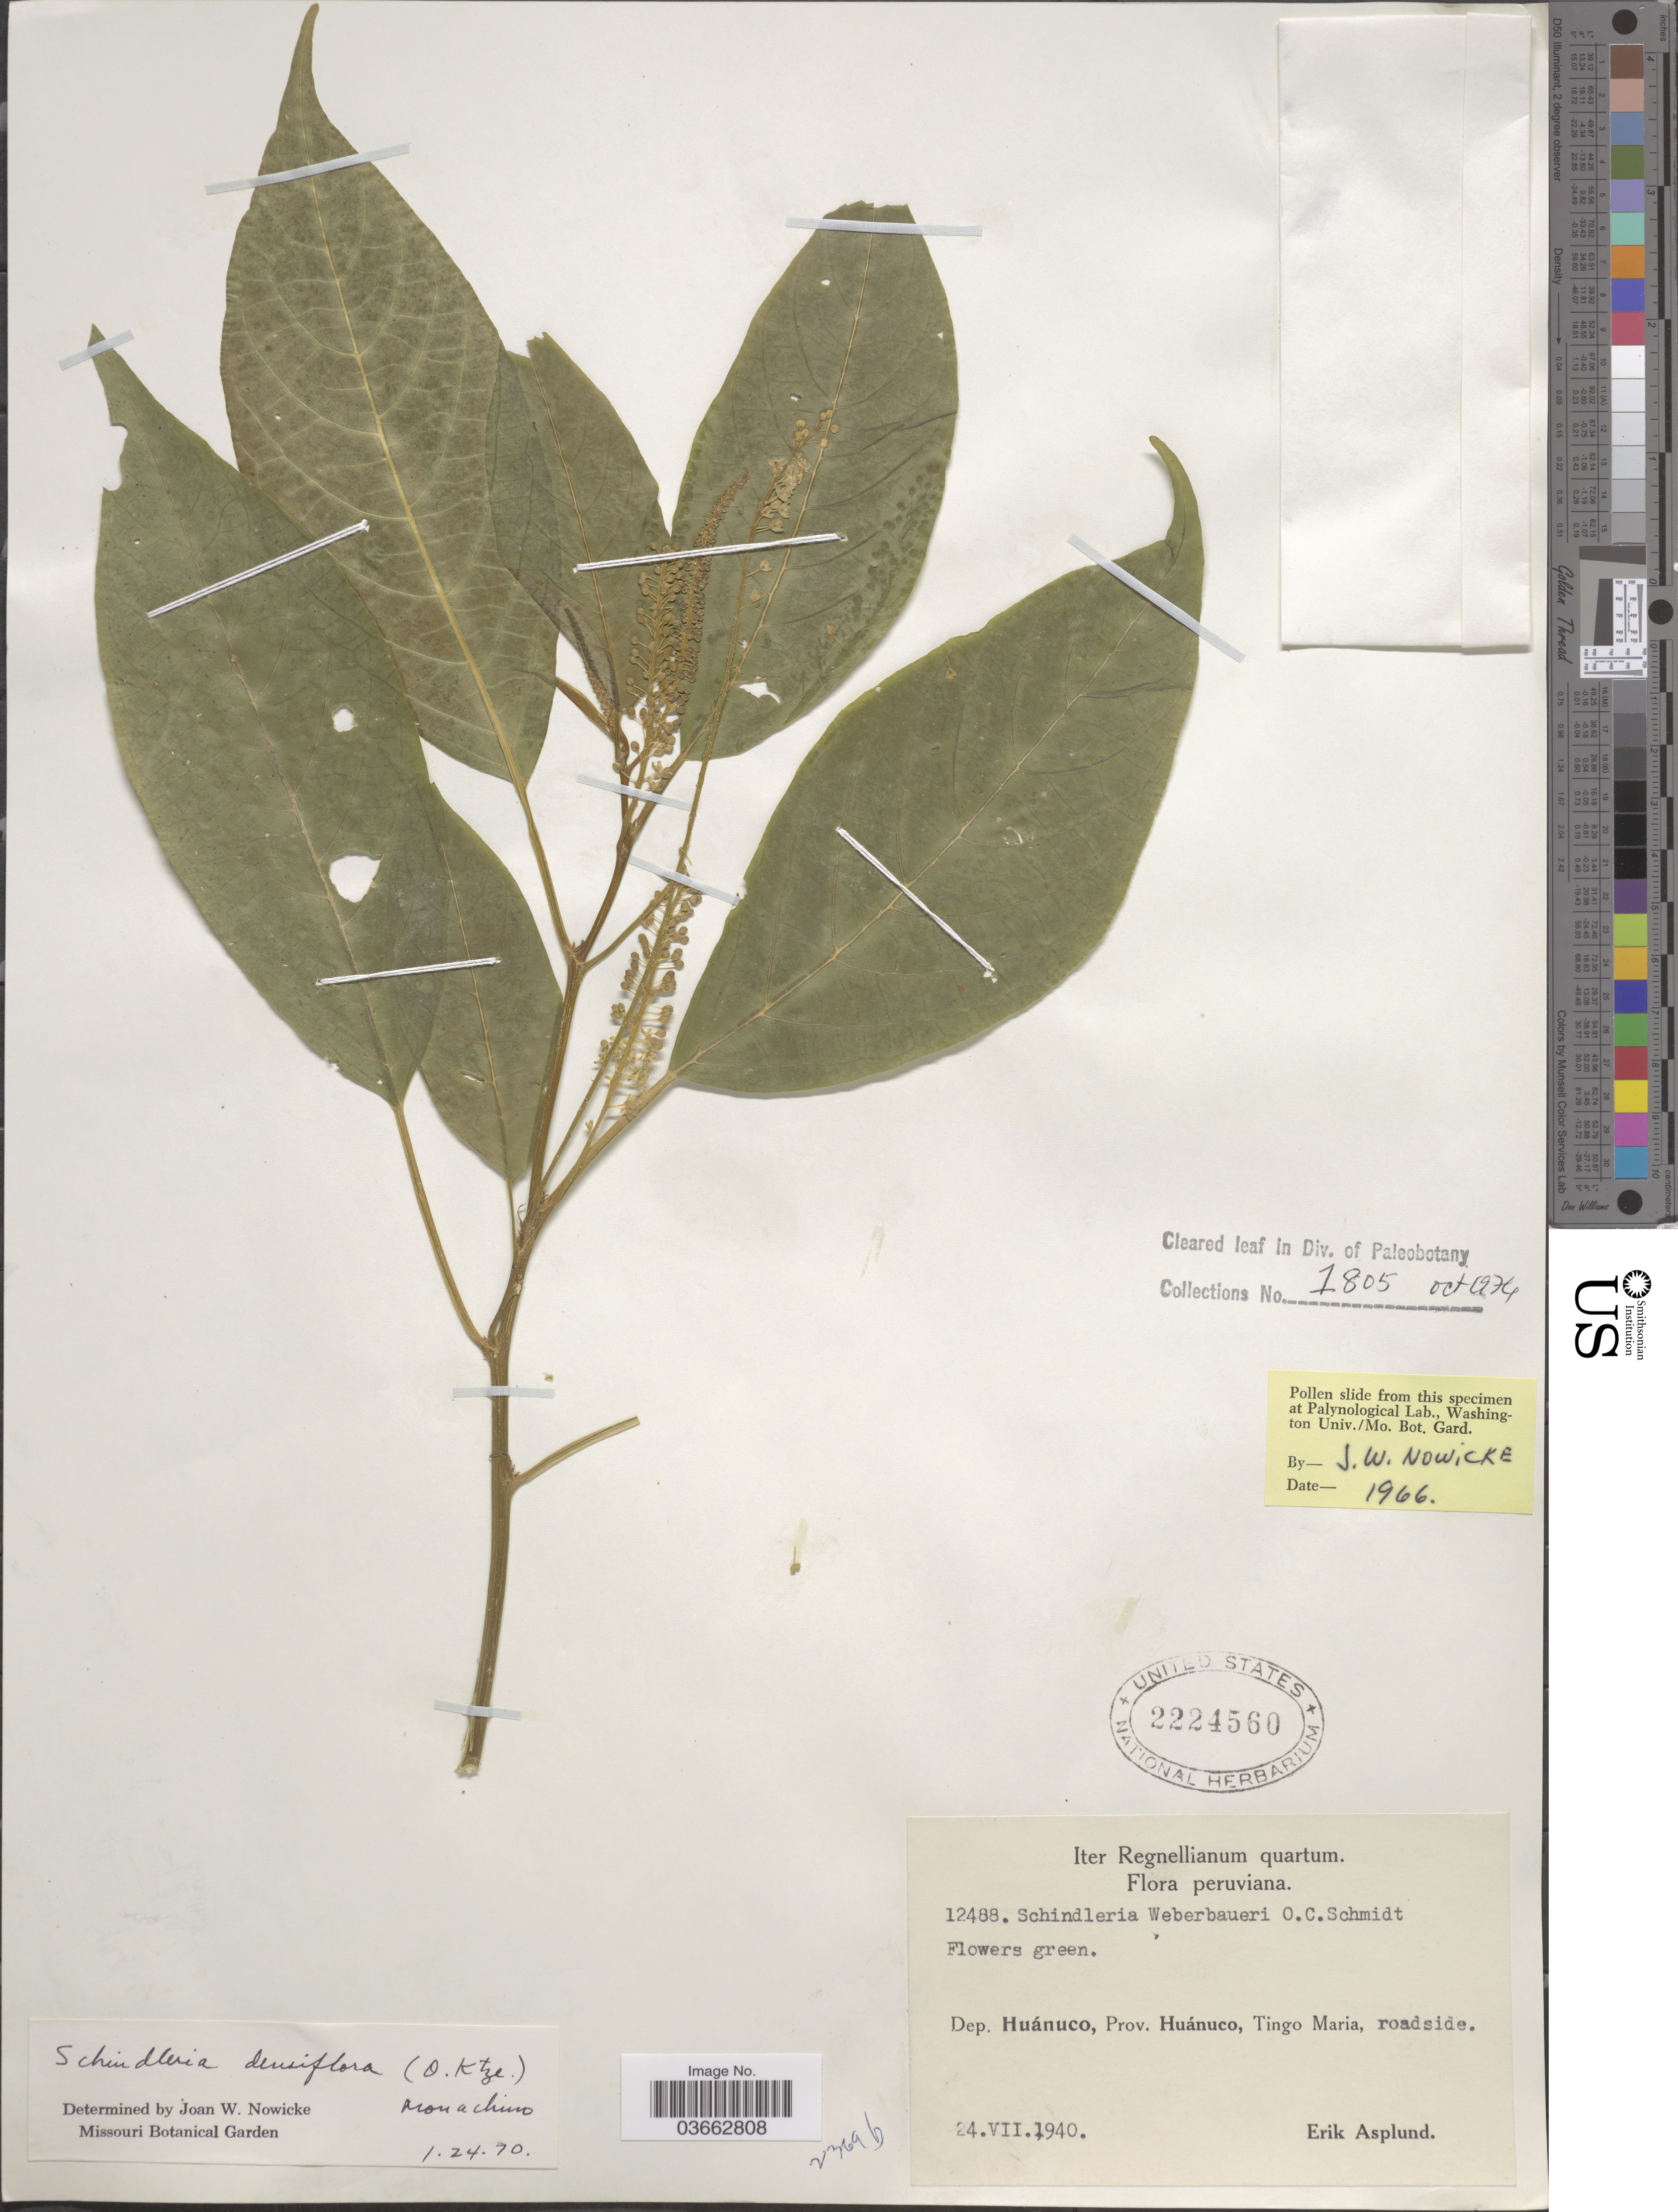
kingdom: Plantae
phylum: Tracheophyta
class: Magnoliopsida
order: Caryophyllales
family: Phytolaccaceae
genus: Schindleria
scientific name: Schindleria densiflora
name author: (Kuntze) Monach.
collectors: E. Asplund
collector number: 12488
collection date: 1940-08-24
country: Peru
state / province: Huánuco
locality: Dep. Huánuco, Prov. Huánuco, Tingo Maria.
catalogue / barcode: US 2224560